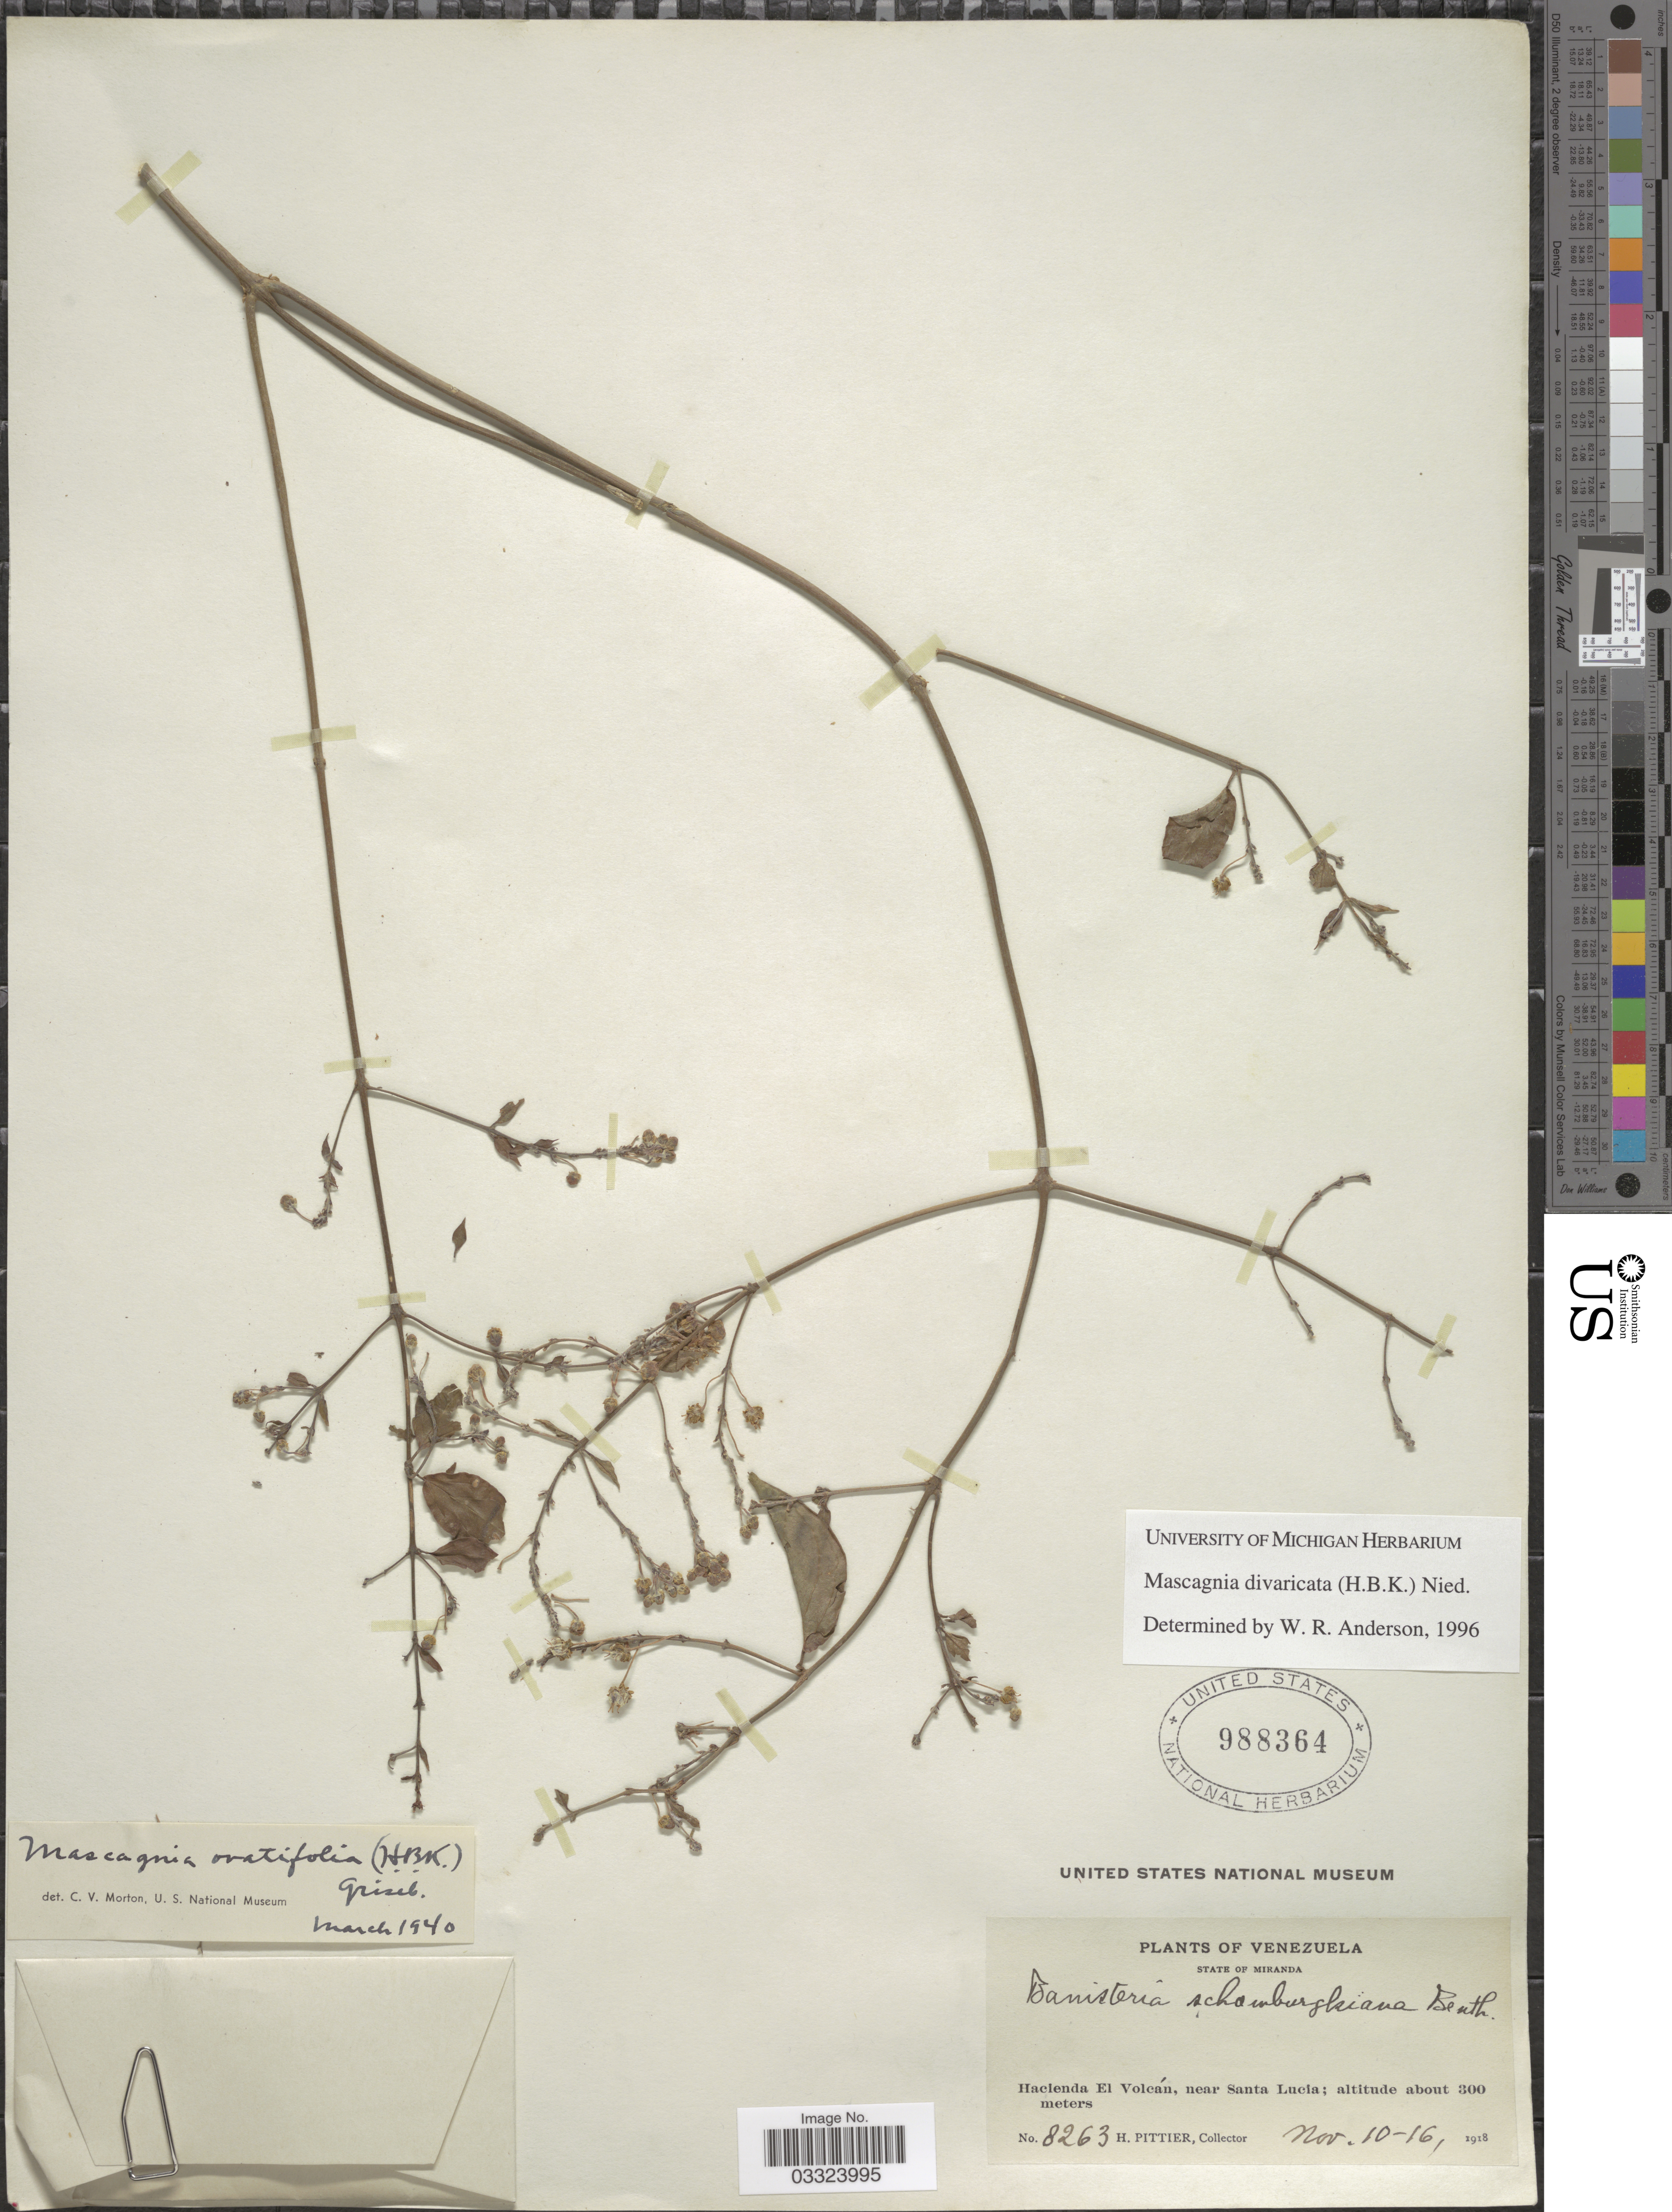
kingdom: Plantae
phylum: Tracheophyta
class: Magnoliopsida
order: Malpighiales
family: Malpighiaceae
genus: Mascagnia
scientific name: Mascagnia divaricata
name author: (Kunth) Nied.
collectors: H. F. Pittier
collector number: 8263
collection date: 1918-11-10/1918-11-16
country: Venezuela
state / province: Miranda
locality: Hacienda El Volcán, near Santa Lucia.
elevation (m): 300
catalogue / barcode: US 988364